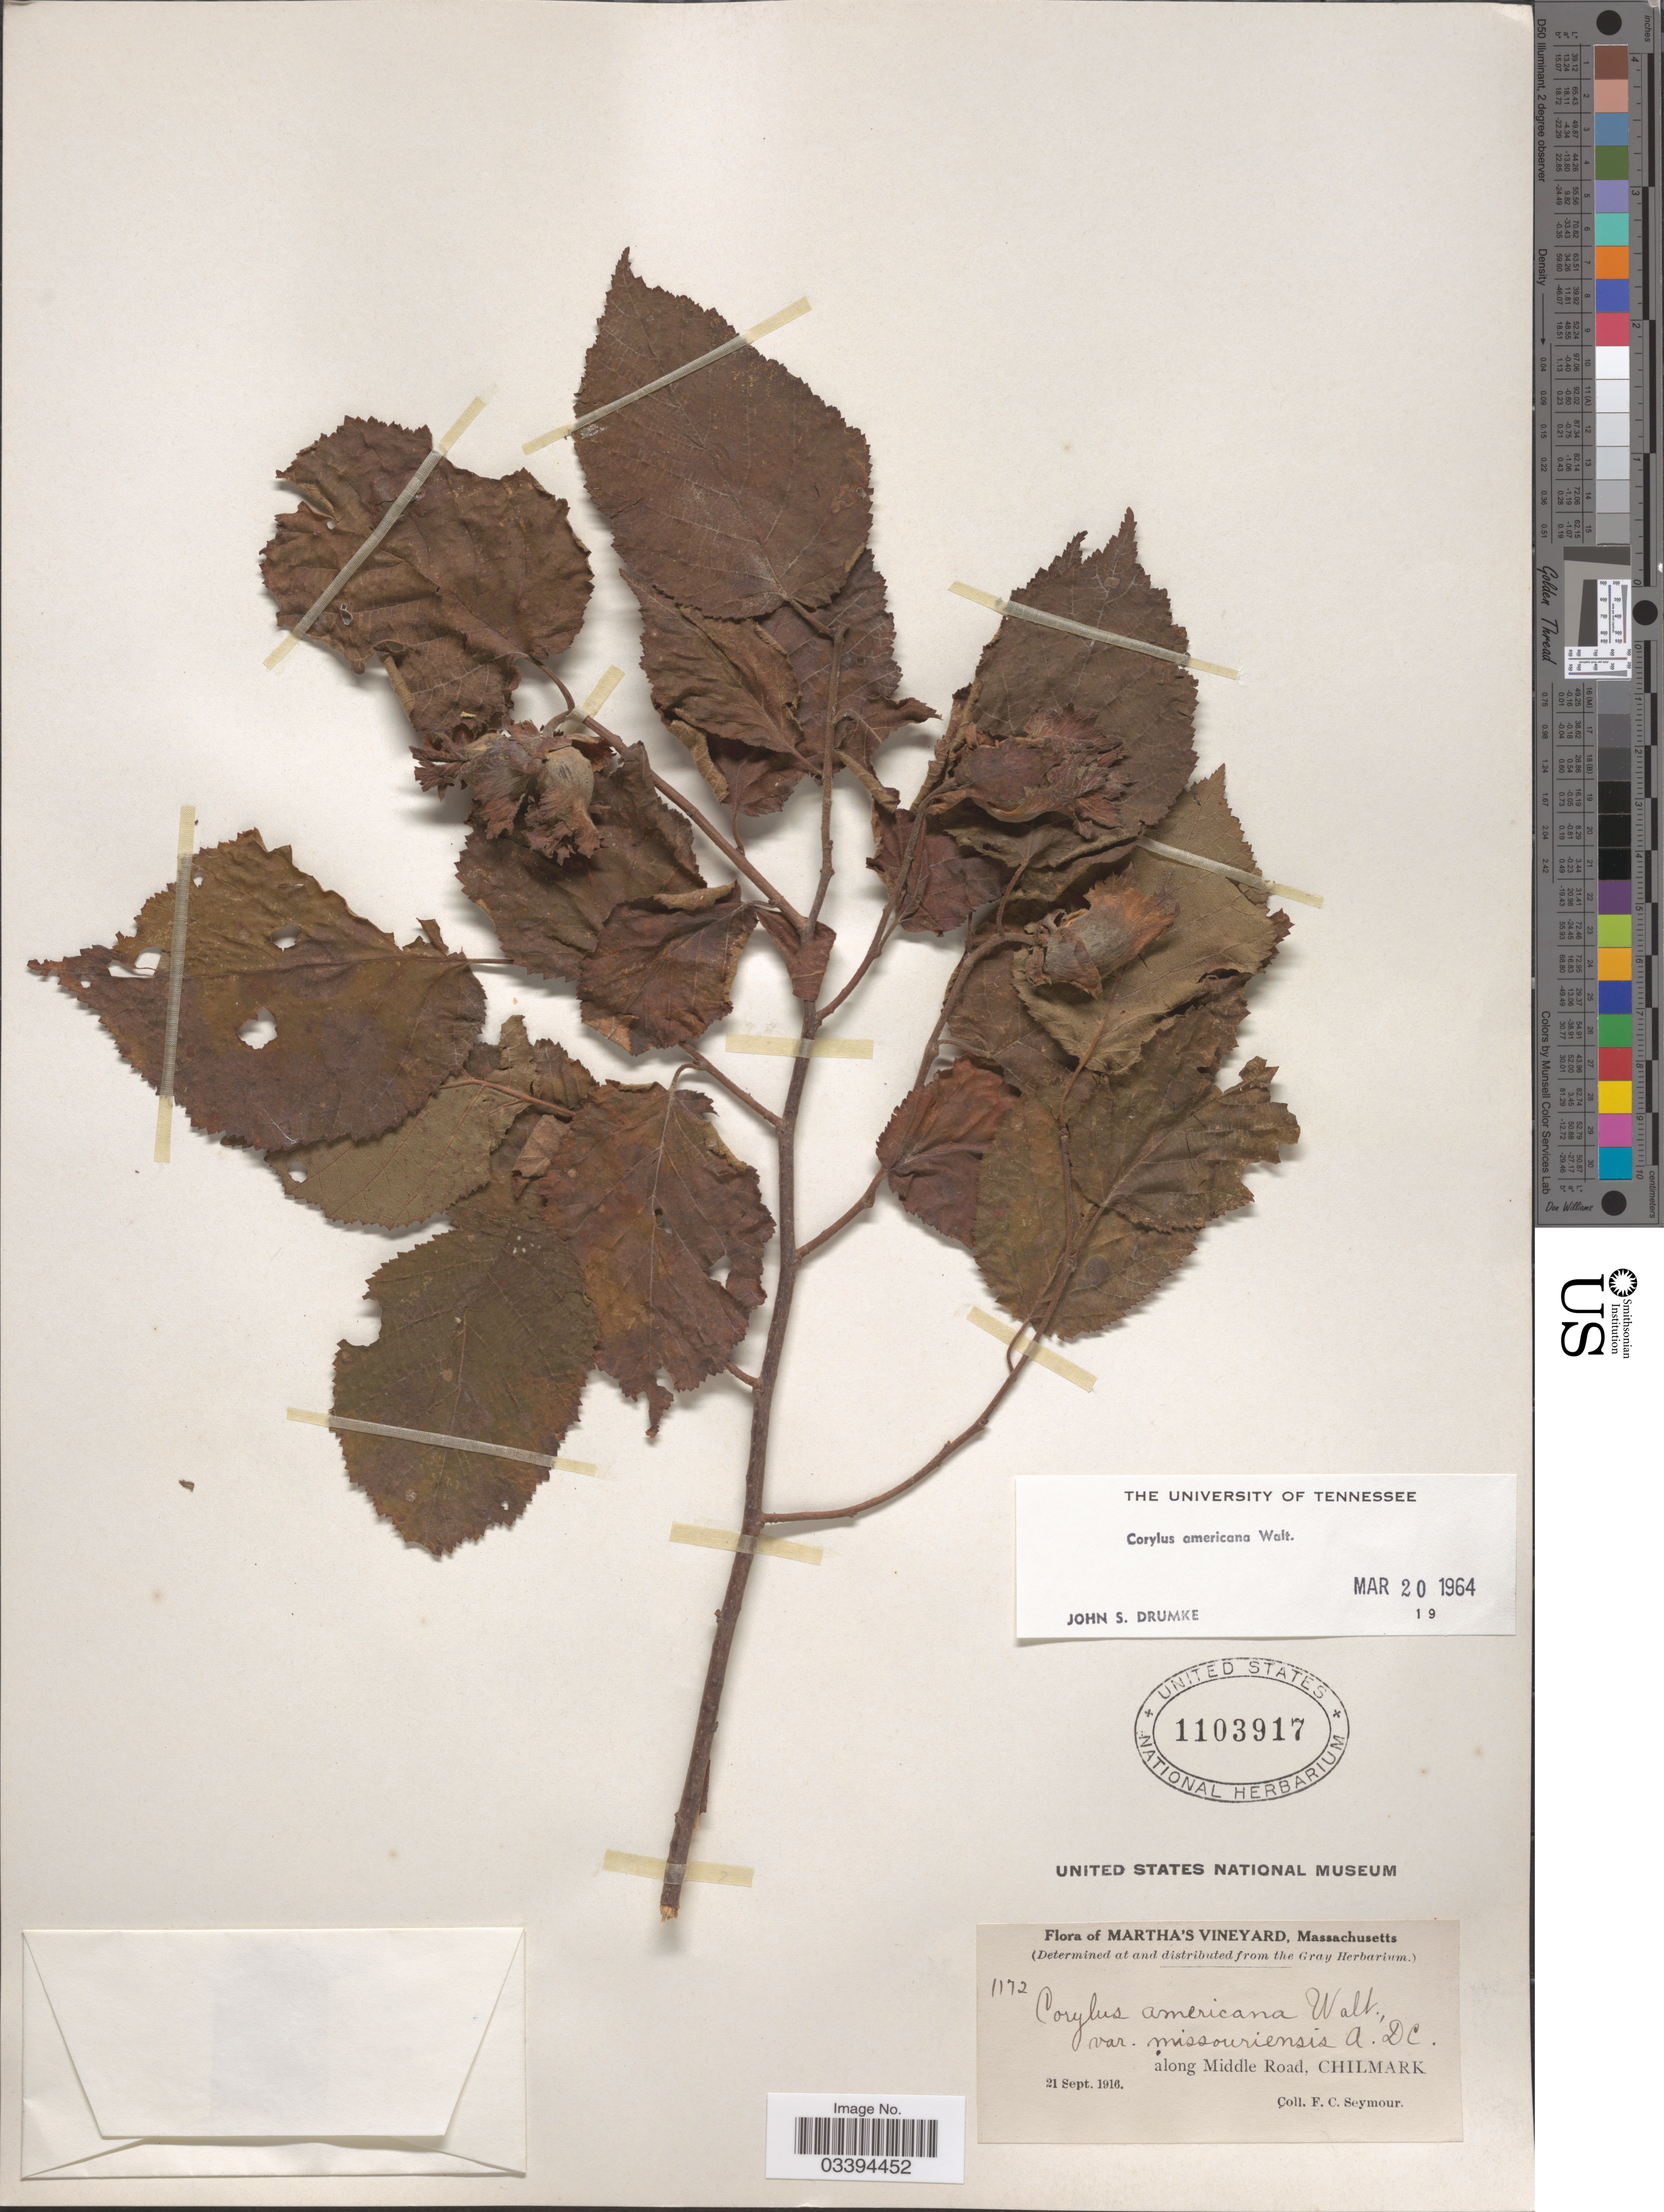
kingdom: Plantae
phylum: Tracheophyta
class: Magnoliopsida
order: Fagales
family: Betulaceae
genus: Corylus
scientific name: Corylus americana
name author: Walter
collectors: F. C. Seymour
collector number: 1172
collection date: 1916-09-21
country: United States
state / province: Massachusetts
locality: Martha's Vineyard, along Middle Road, Chilmark.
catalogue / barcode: US 1103917